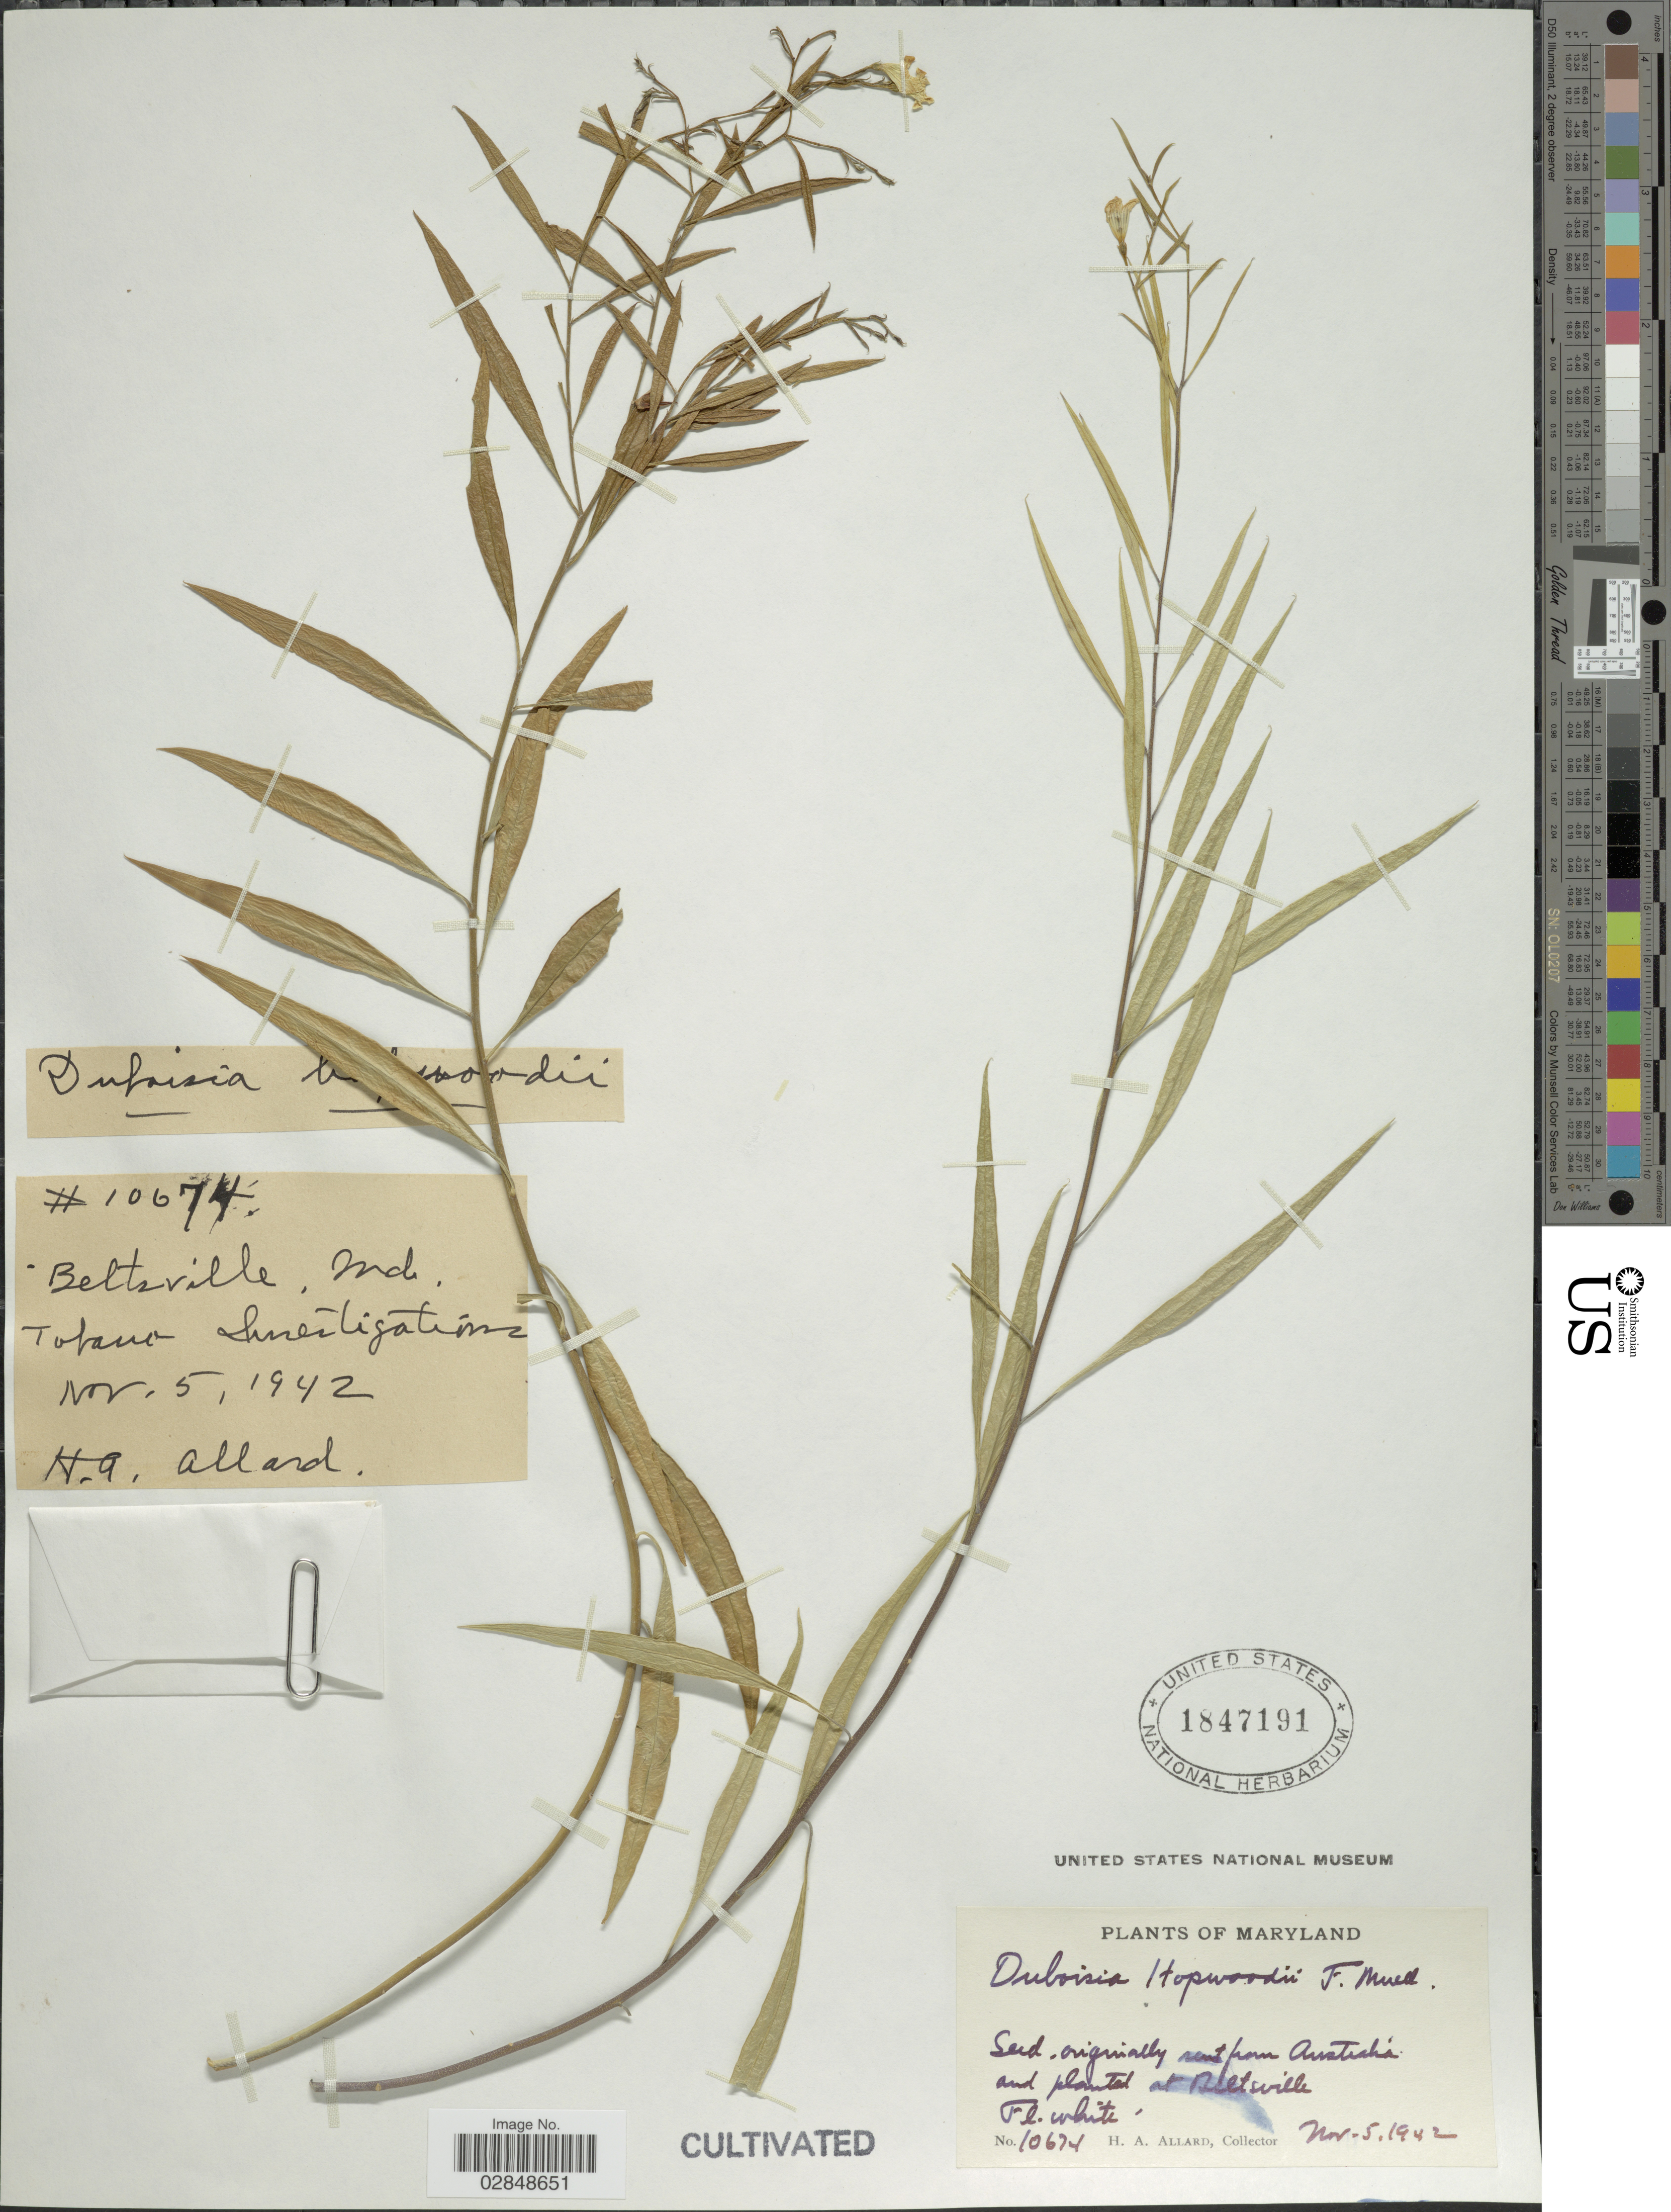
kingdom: Plantae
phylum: Tracheophyta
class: Magnoliopsida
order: Solanales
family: Solanaceae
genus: Duboisia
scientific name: Duboisia hopwoodii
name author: (F. Muell.) F. Muell.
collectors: H. A. Allard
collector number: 10674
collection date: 1942-11-05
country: United States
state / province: Maryland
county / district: Prince George's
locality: Beltsville.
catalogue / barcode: US 1847191